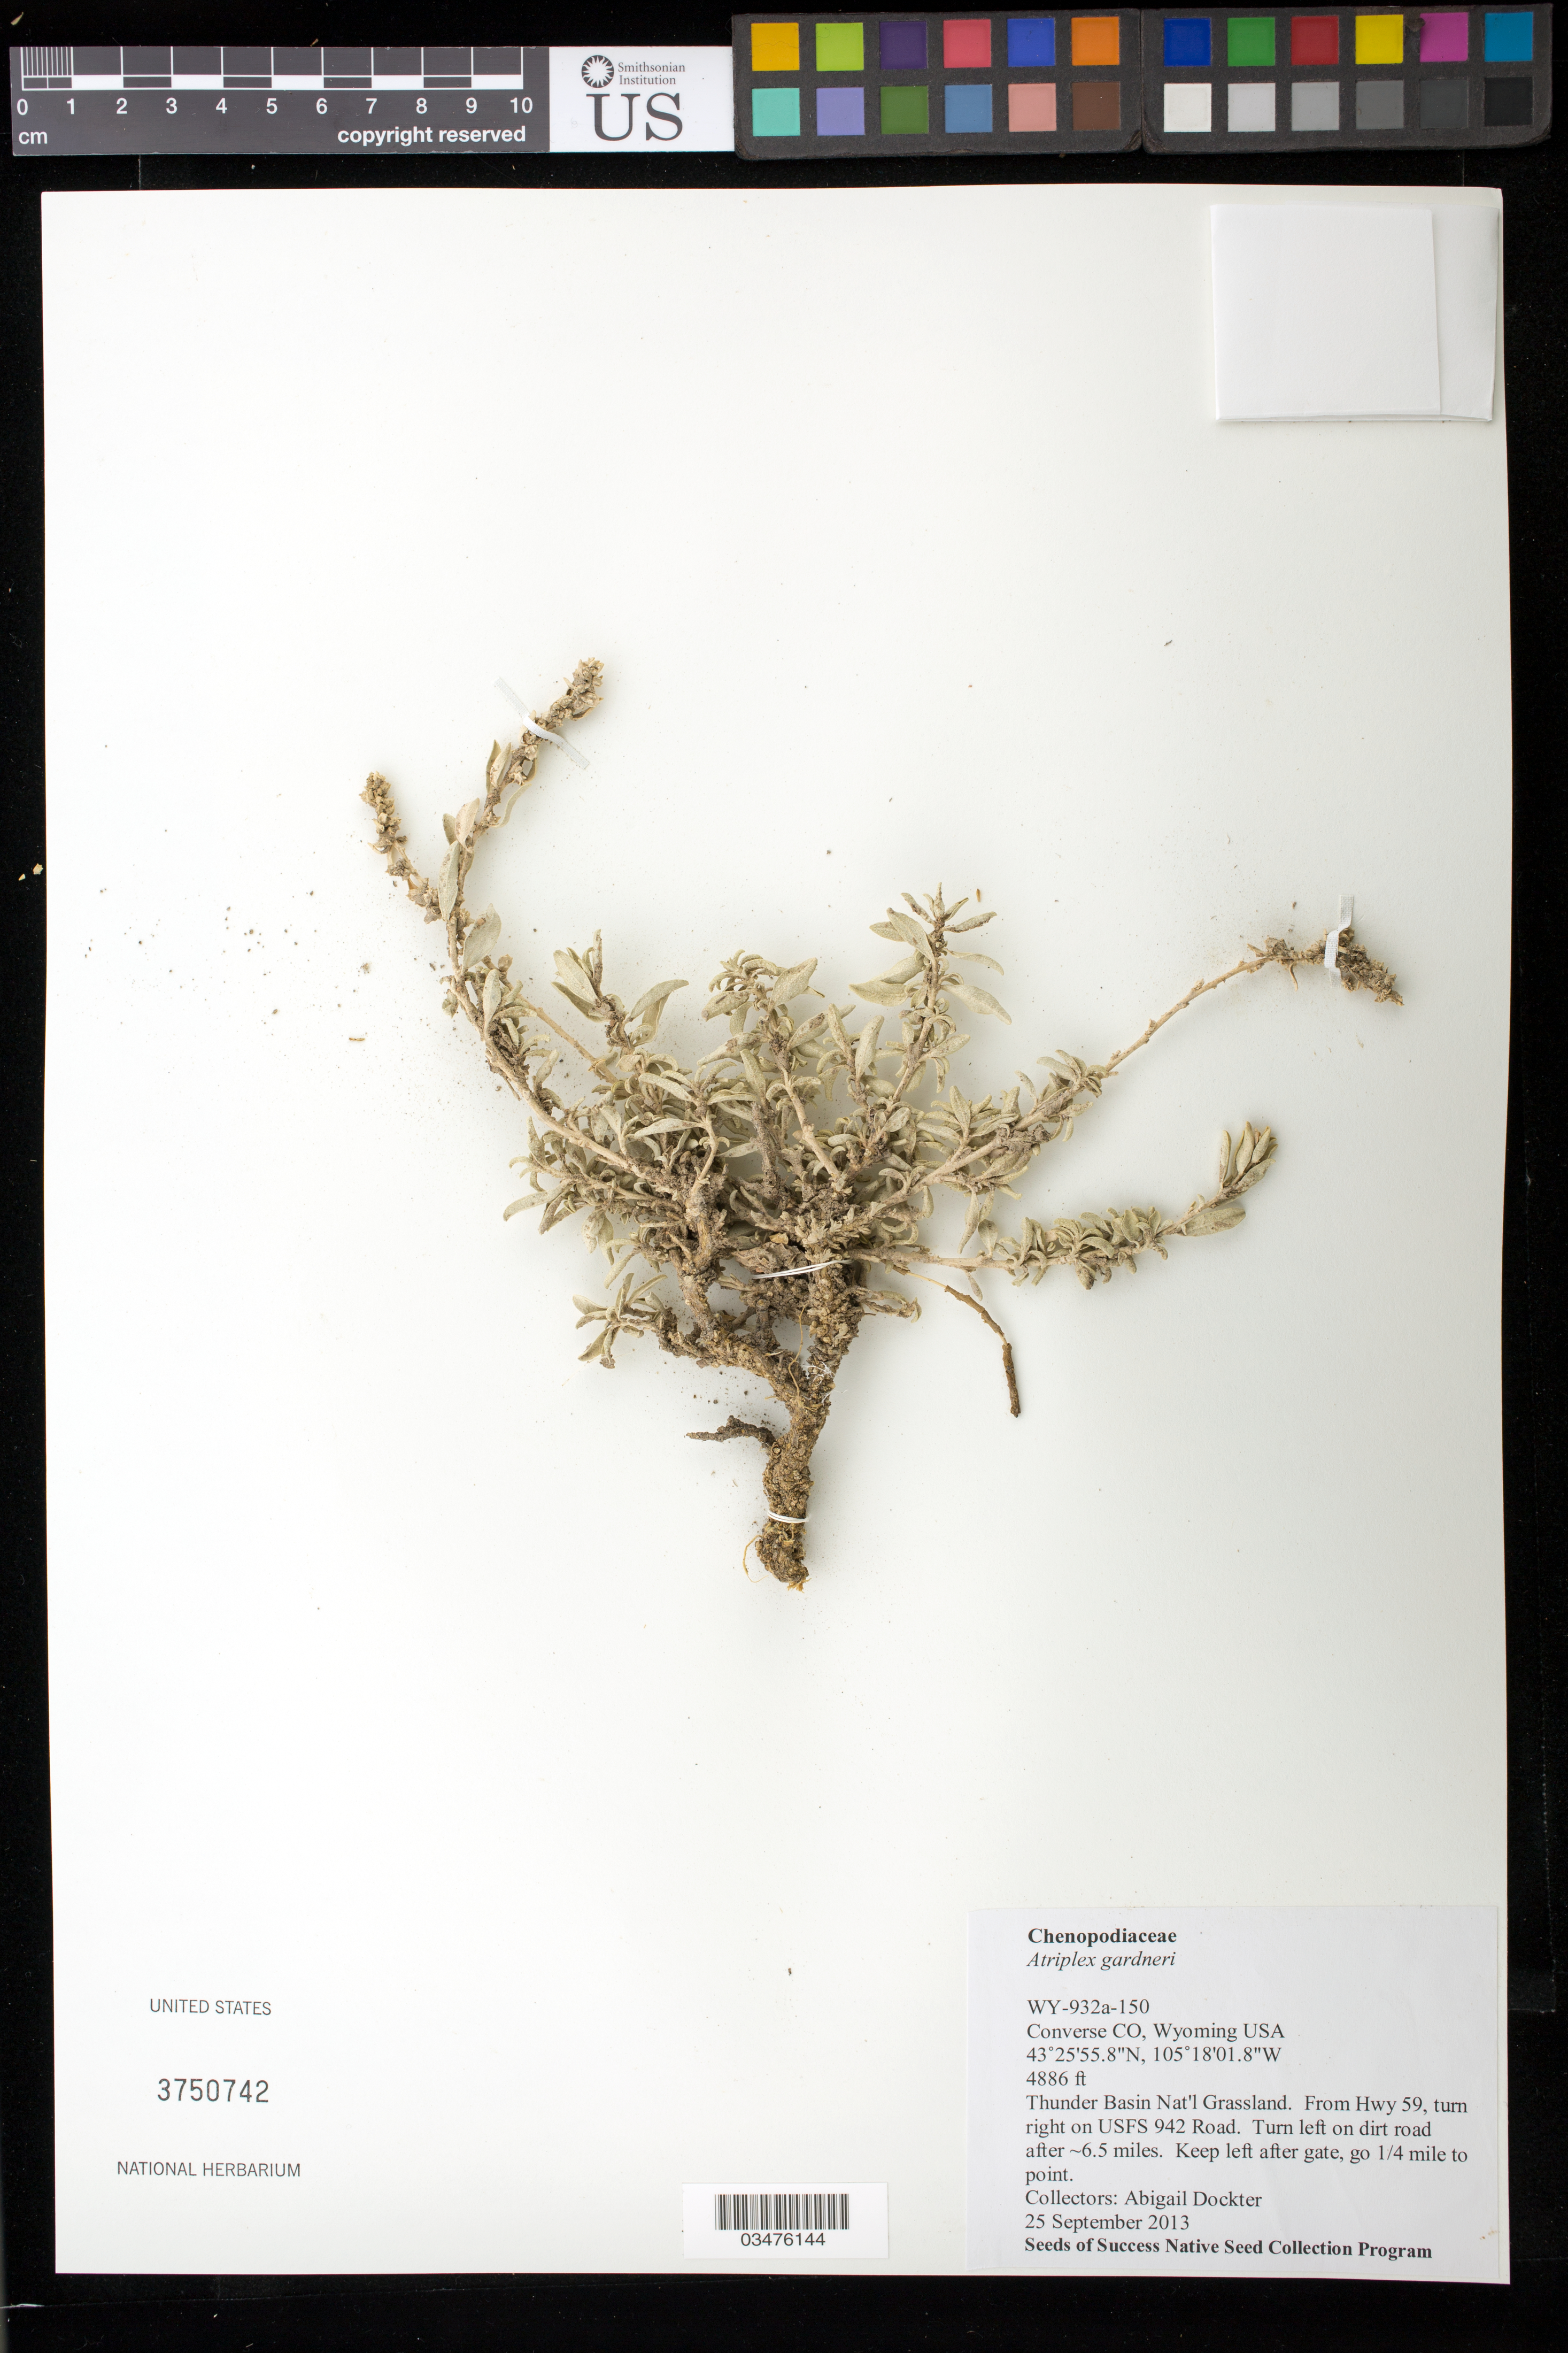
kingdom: Plantae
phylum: Tracheophyta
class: Magnoliopsida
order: Caryophyllales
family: Amaranthaceae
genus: Atriplex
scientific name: Atriplex gardneri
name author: (Moq.) D. Dietr.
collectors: A. Dockter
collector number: WY932A-150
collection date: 2013-09-25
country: United States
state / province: Wyoming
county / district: Converse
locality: Thunder Basin National Grasslands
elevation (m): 1489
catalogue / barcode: US 3750742